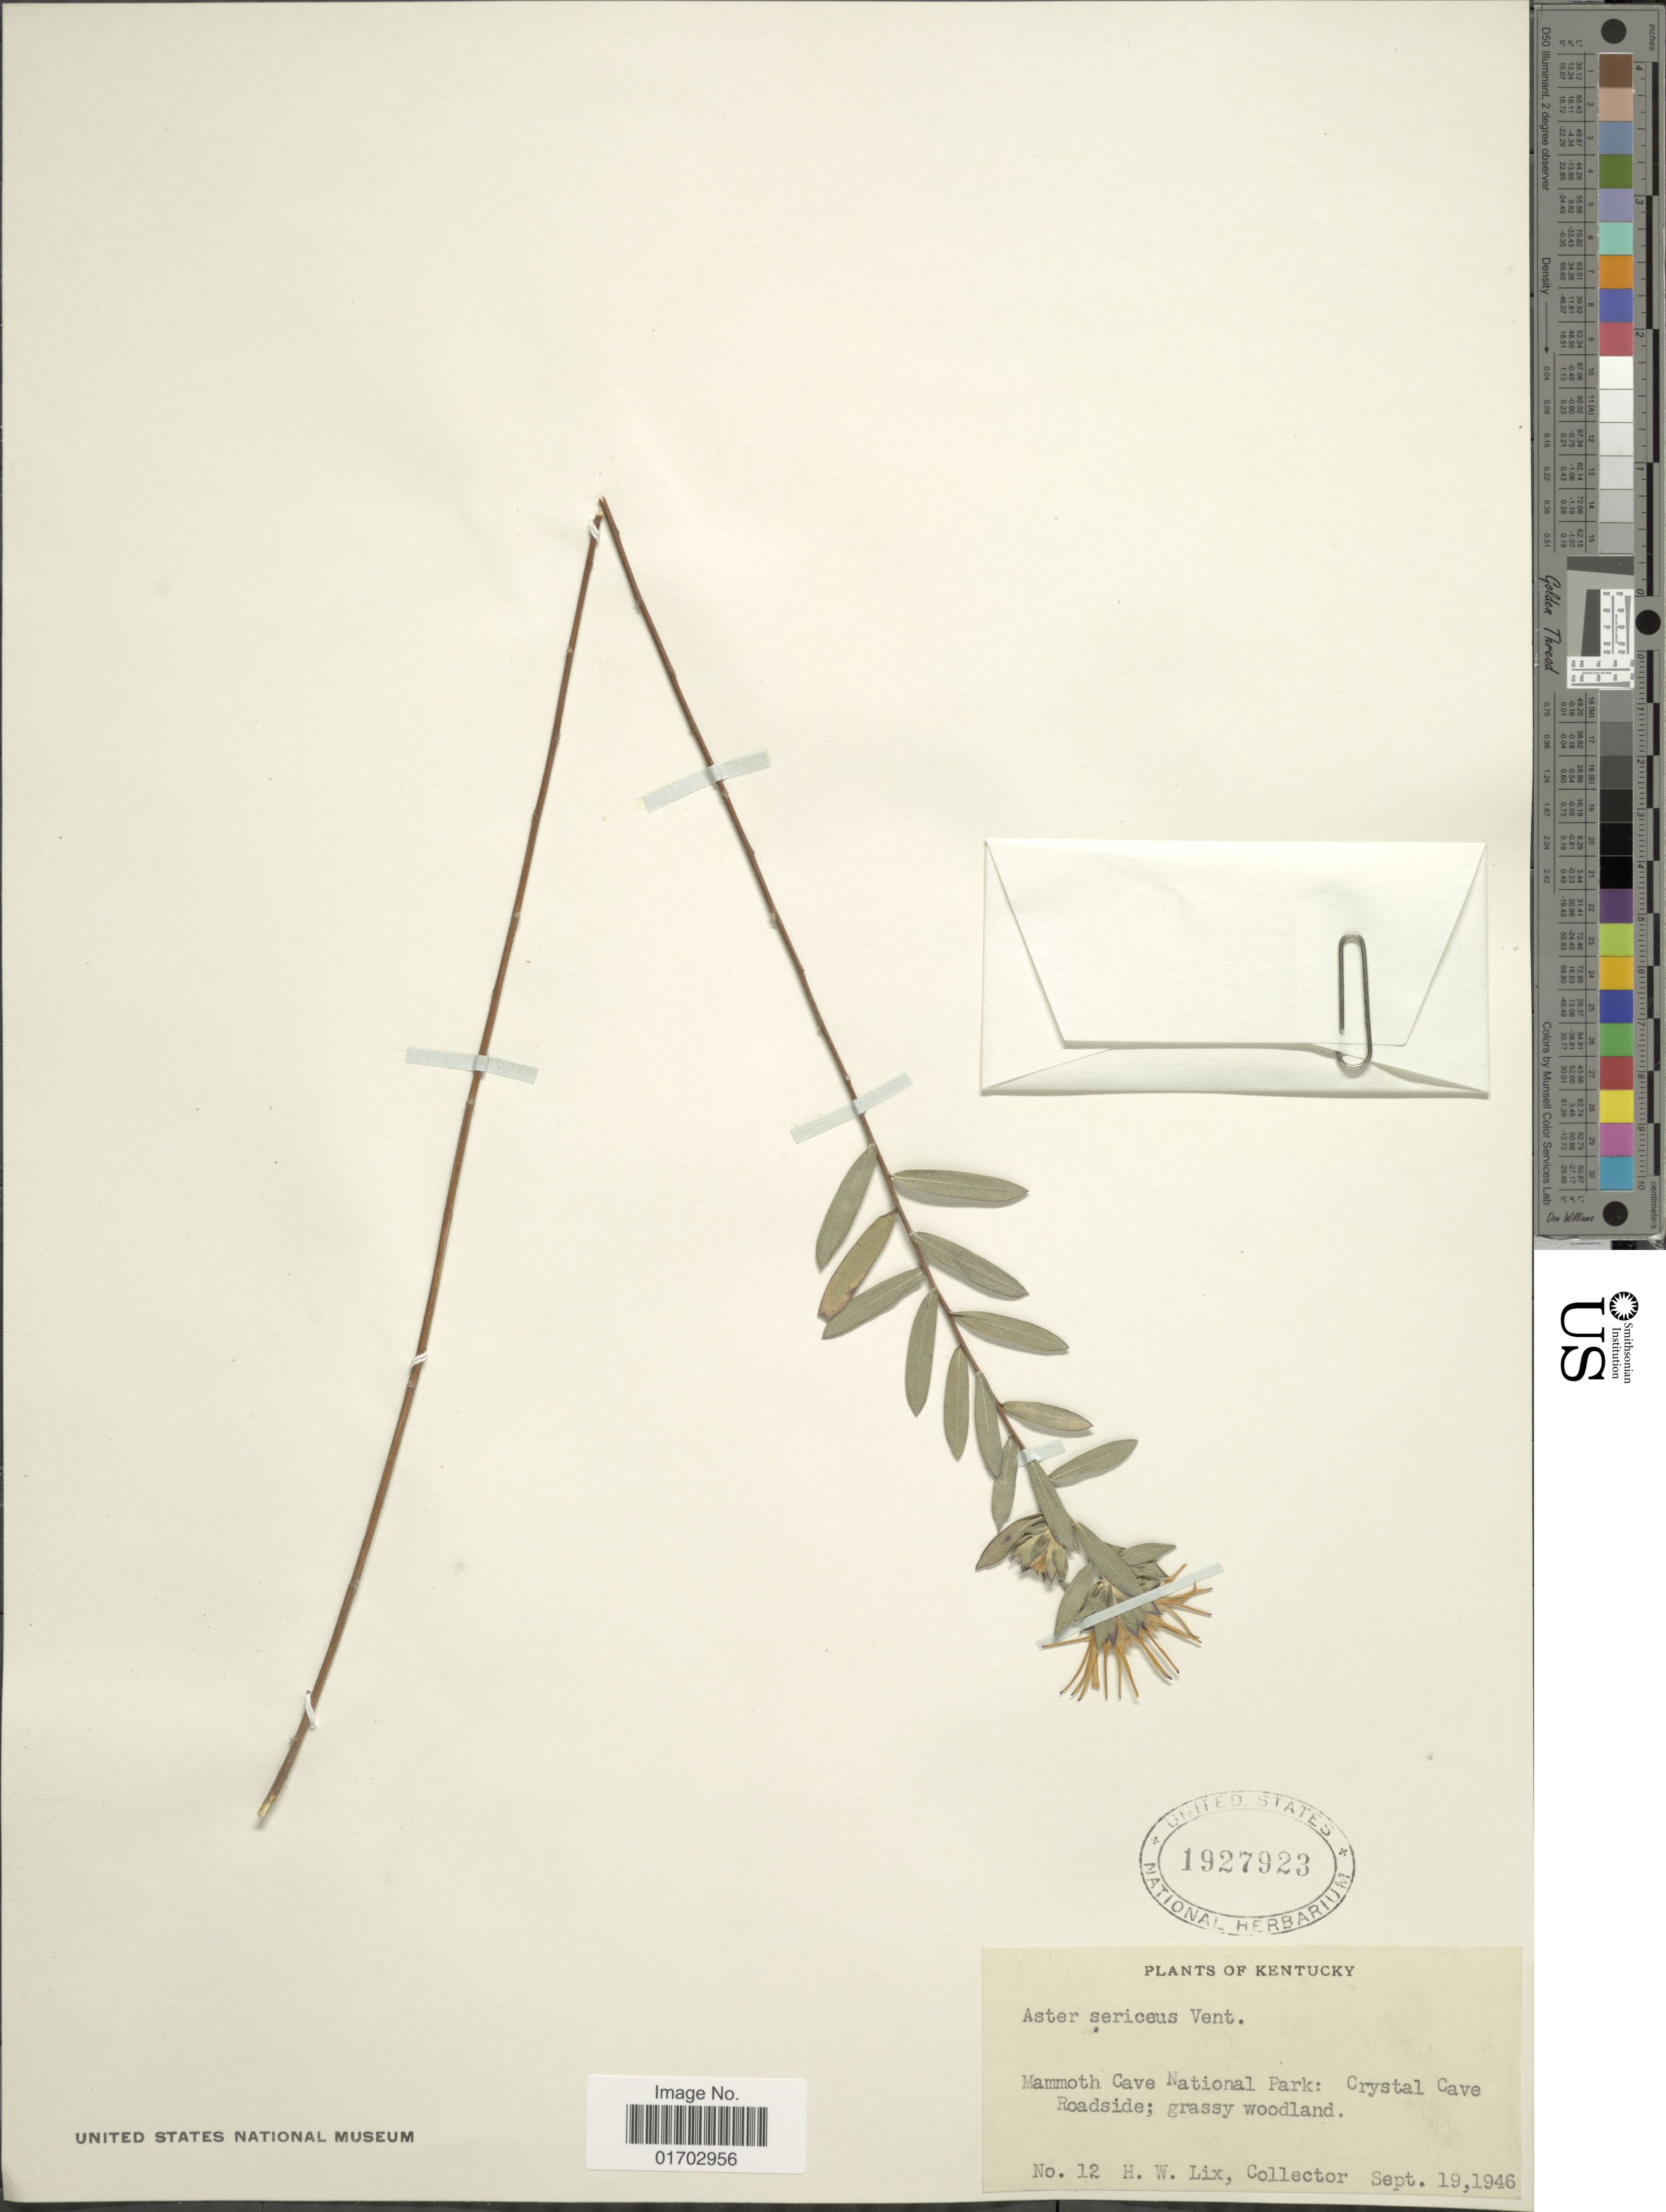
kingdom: Plantae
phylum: Tracheophyta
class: Magnoliopsida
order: Asterales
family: Asteraceae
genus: Symphyotrichum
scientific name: Symphyotrichum sericeum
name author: (Vent.) G.L. Nesom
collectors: H. W. Lix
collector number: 12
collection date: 1946-09-19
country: United States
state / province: Kentucky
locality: Mammoth Cave National Park: Crystal Cave Roadside.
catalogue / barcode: US 1927923